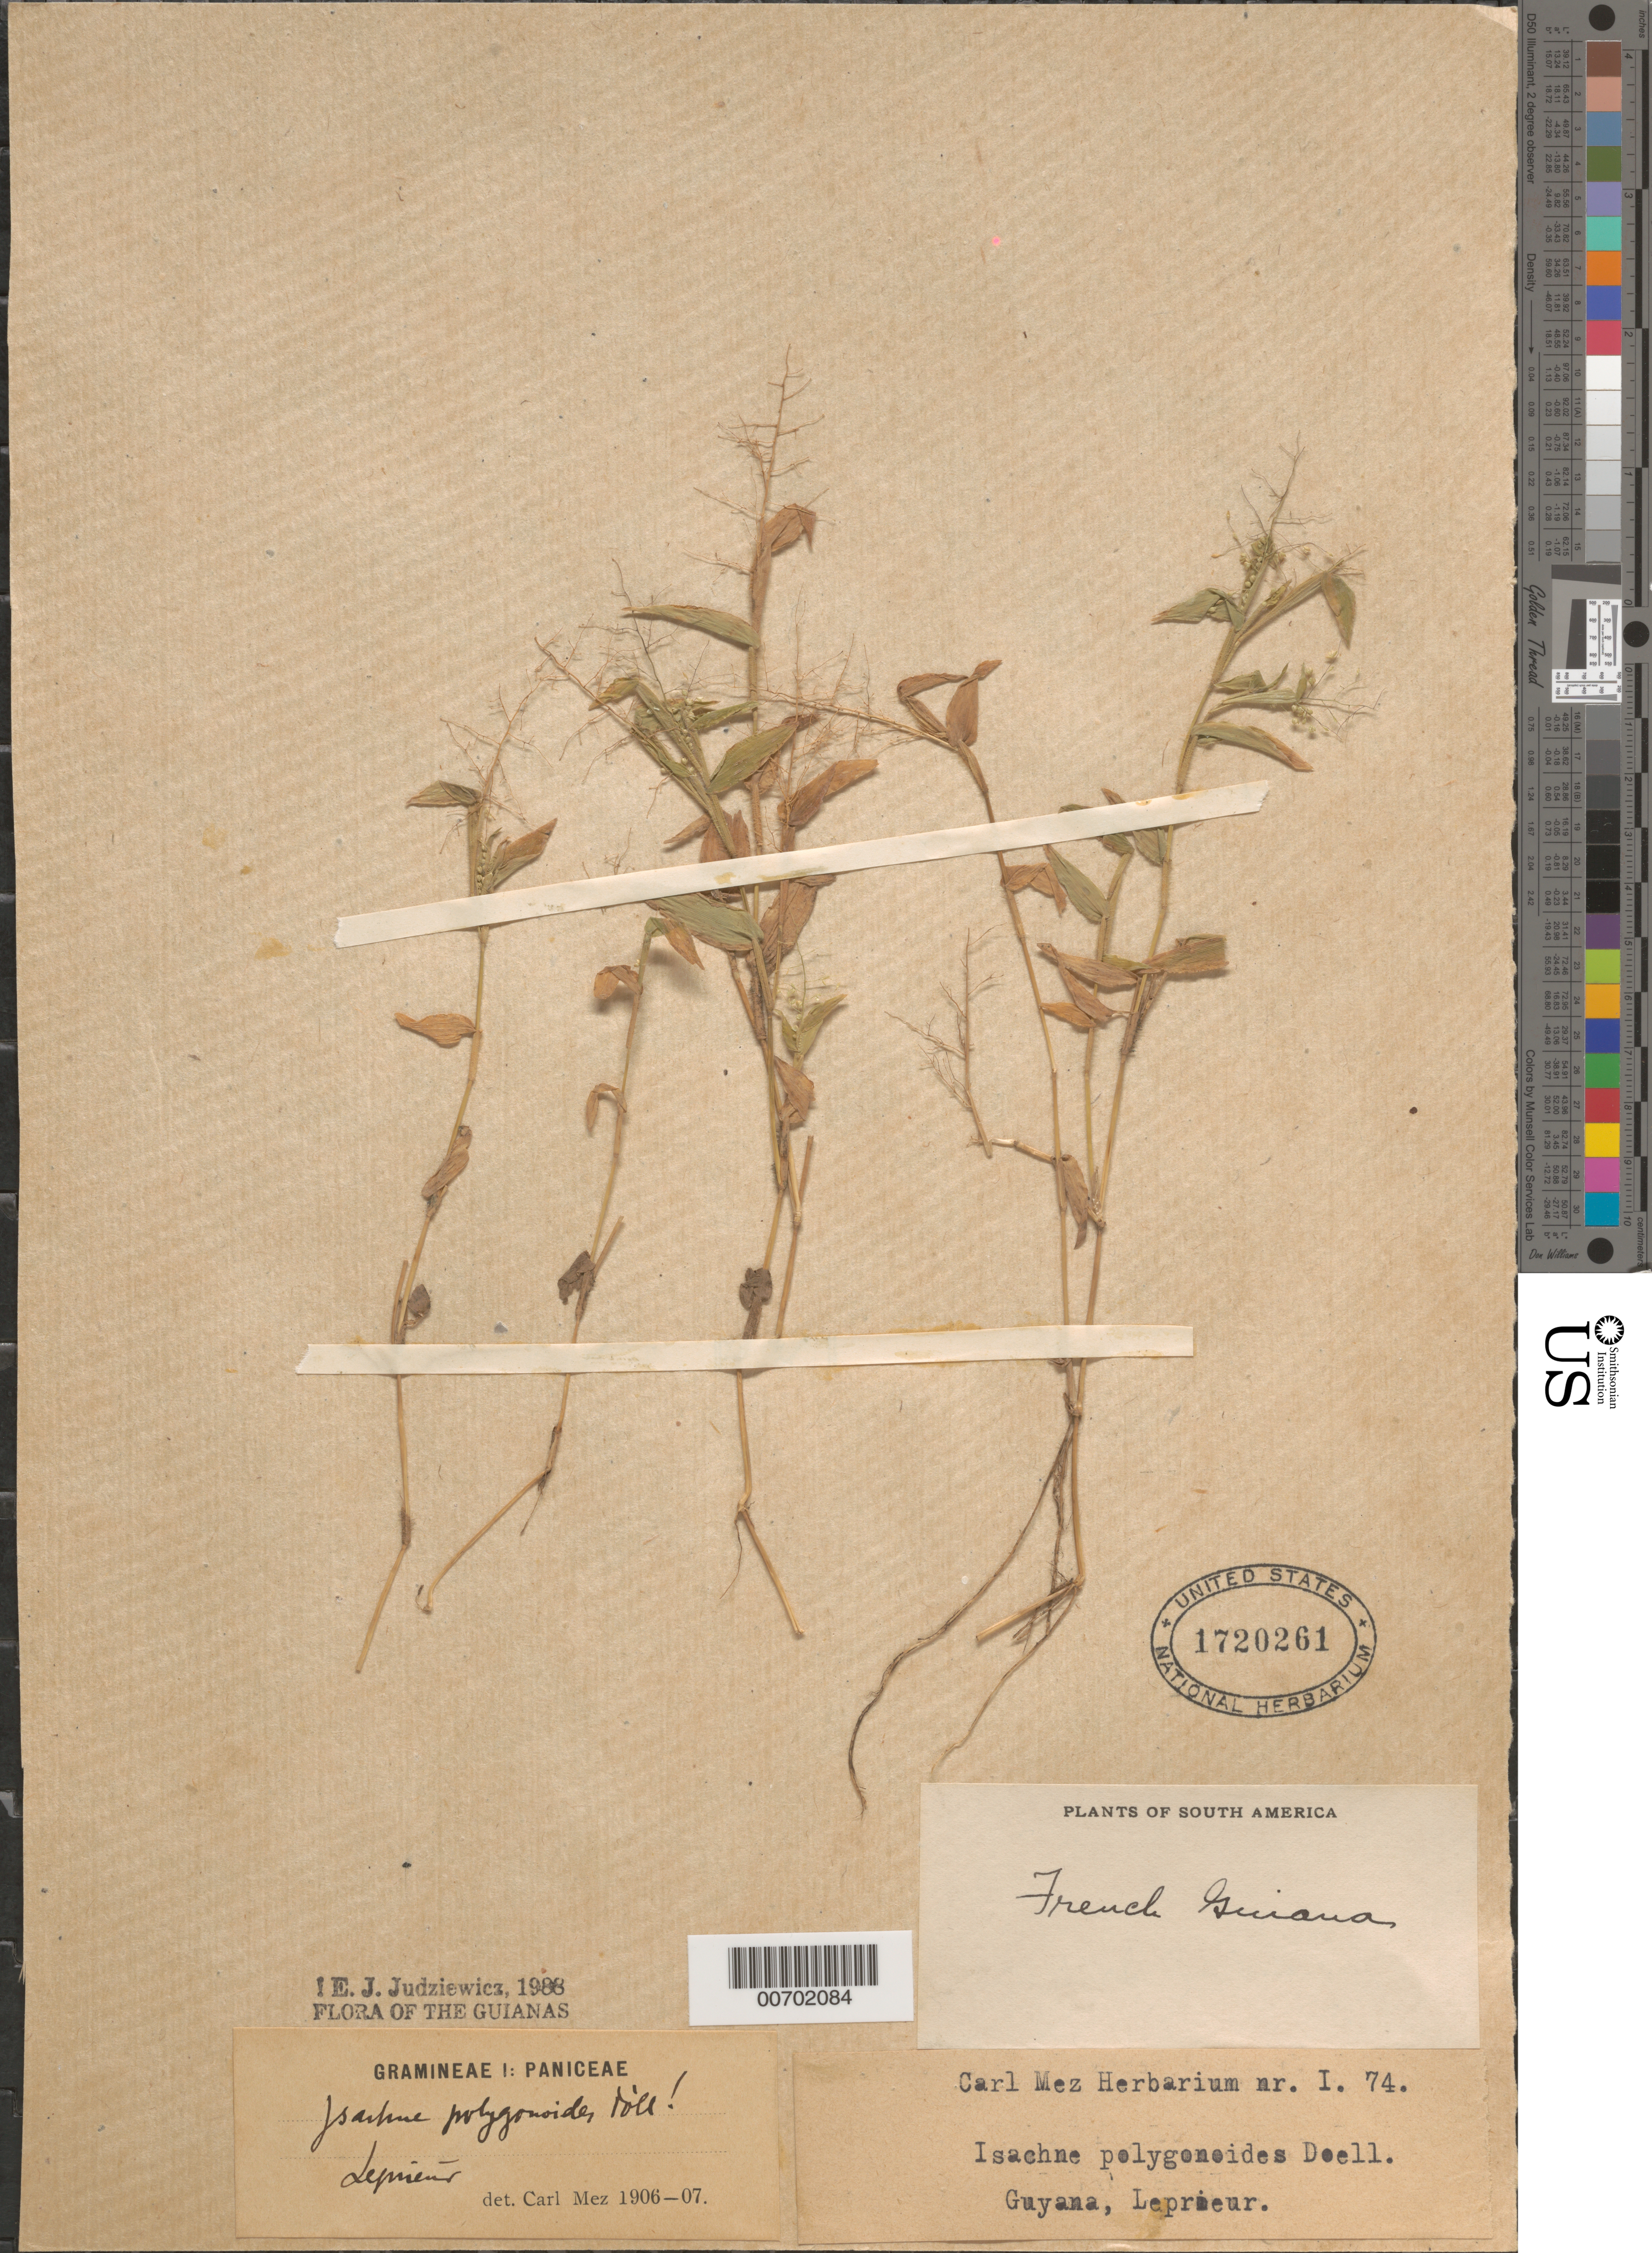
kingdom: Plantae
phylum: Tracheophyta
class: Liliopsida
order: Poales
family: Poaceae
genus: Isachne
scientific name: Isachne polygonoides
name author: (Lam.) Döll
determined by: Judziewicz, E. J.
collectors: F. M. R. Leprieur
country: French Guiana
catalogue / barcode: US 1720261